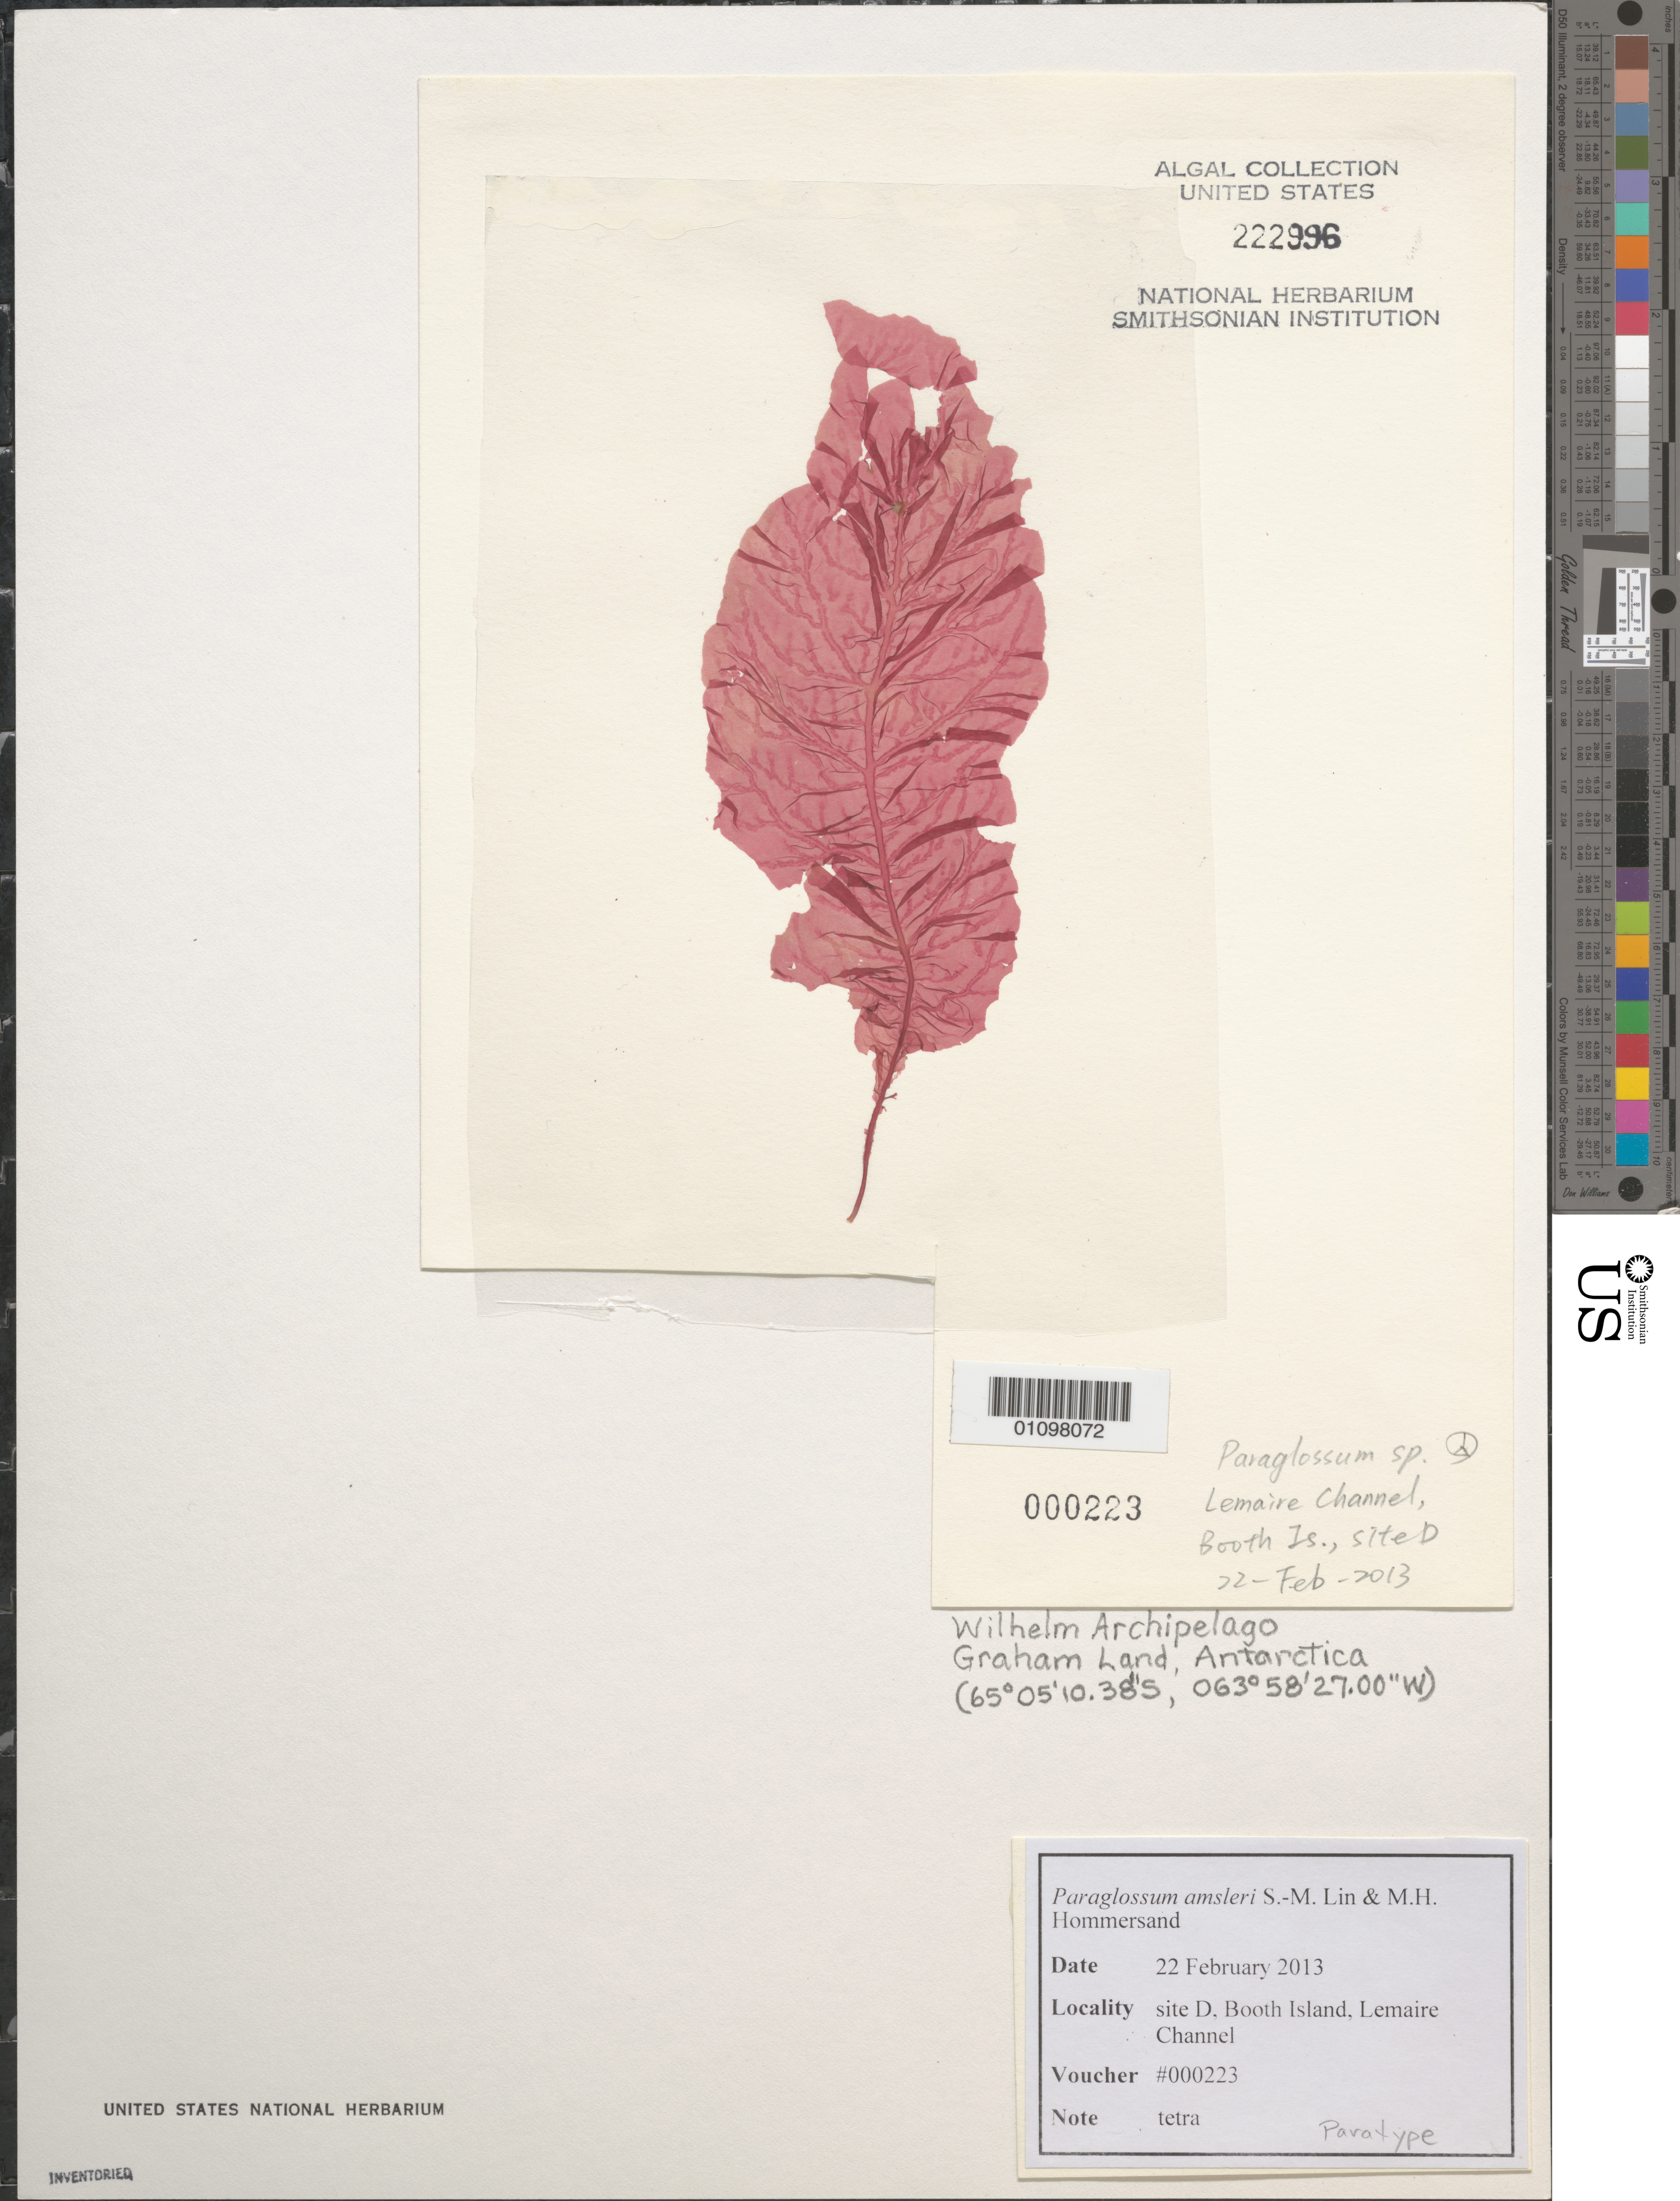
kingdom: Plantae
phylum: Rhodophyta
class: Florideophyceae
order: Ceramiales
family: Delesseriaceae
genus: Paraglossum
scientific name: Paraglossum amsleri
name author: S.-M. Lin & Hommers.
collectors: C. D. Amsler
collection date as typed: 22 Feb 2013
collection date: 2013-02-22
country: Antarctica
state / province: Graham Land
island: Booth Island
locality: Lemaire Channel, Site D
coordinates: S 65 05'10.38", W 63 58'27.00"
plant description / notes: paratype, voucher #000223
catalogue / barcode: US 22296